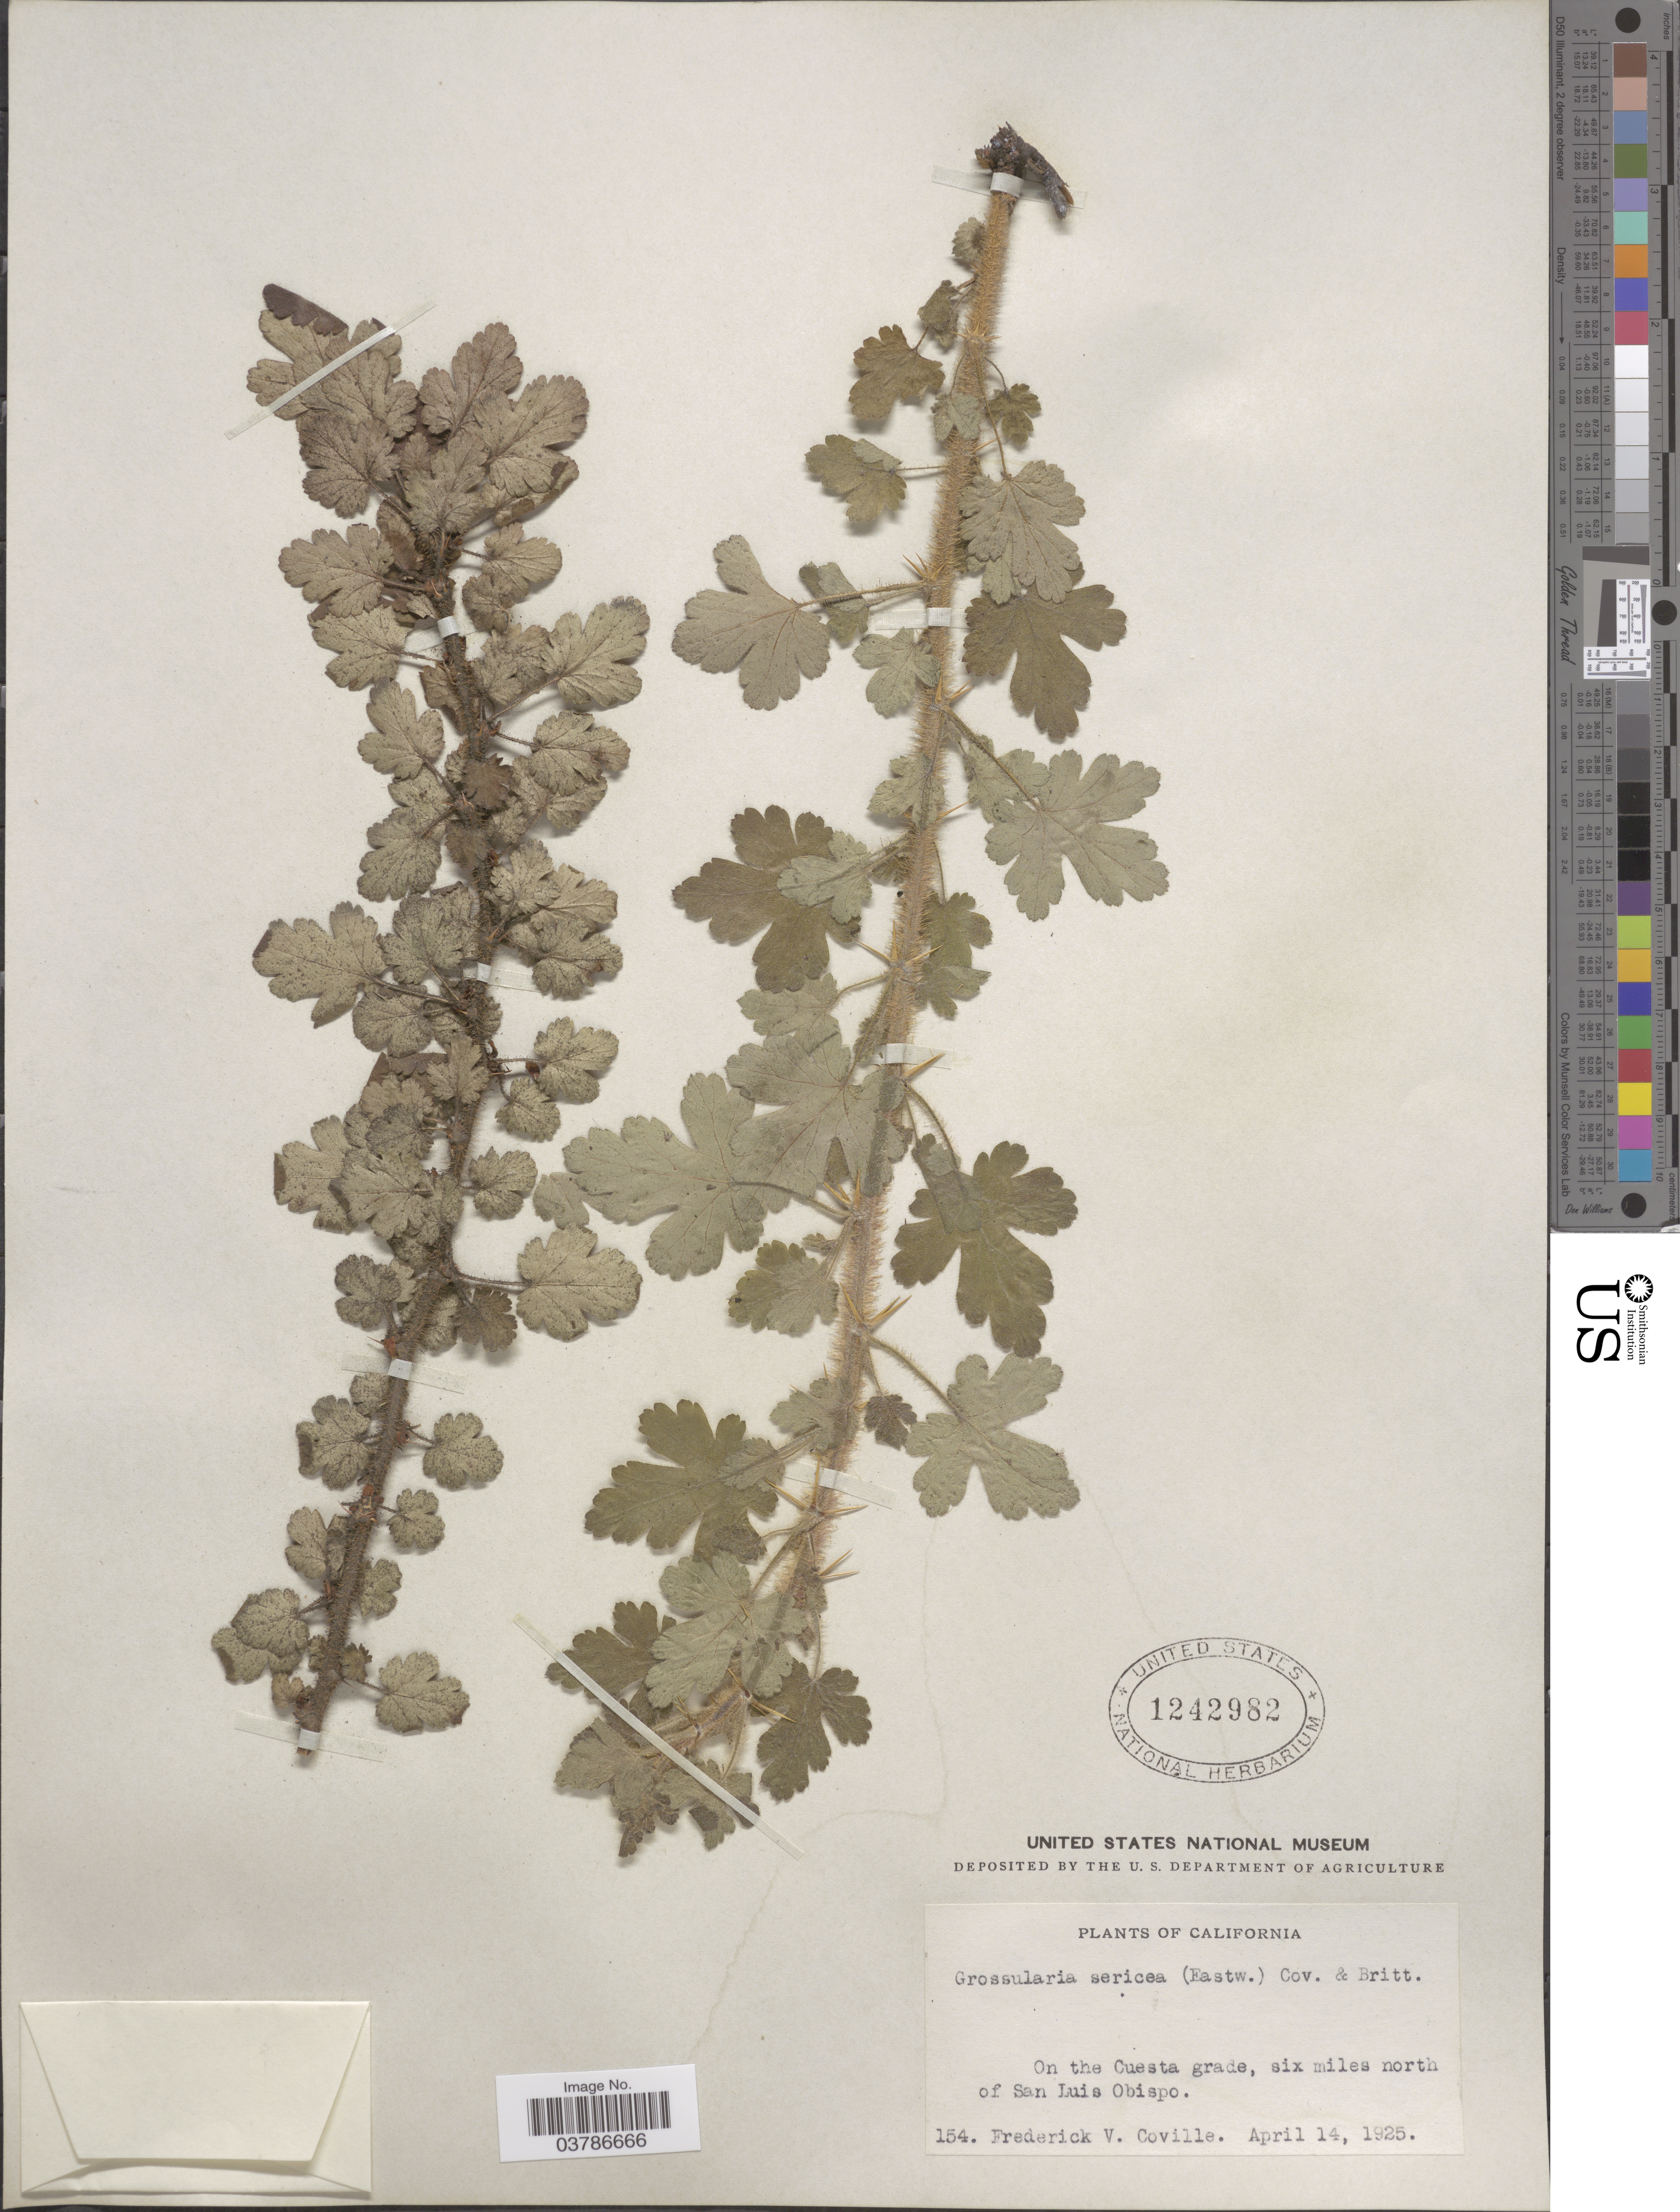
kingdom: Plantae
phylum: Tracheophyta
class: Magnoliopsida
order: Saxifragales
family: Grossulariaceae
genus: Ribes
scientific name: Ribes sericeum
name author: Eastw.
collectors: F. V. Coville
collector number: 154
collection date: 1925-04-14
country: United States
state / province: California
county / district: San Luis Obispo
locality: On the Cuesta grade, six miles north of San Luis Obispo.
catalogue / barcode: US 1242982